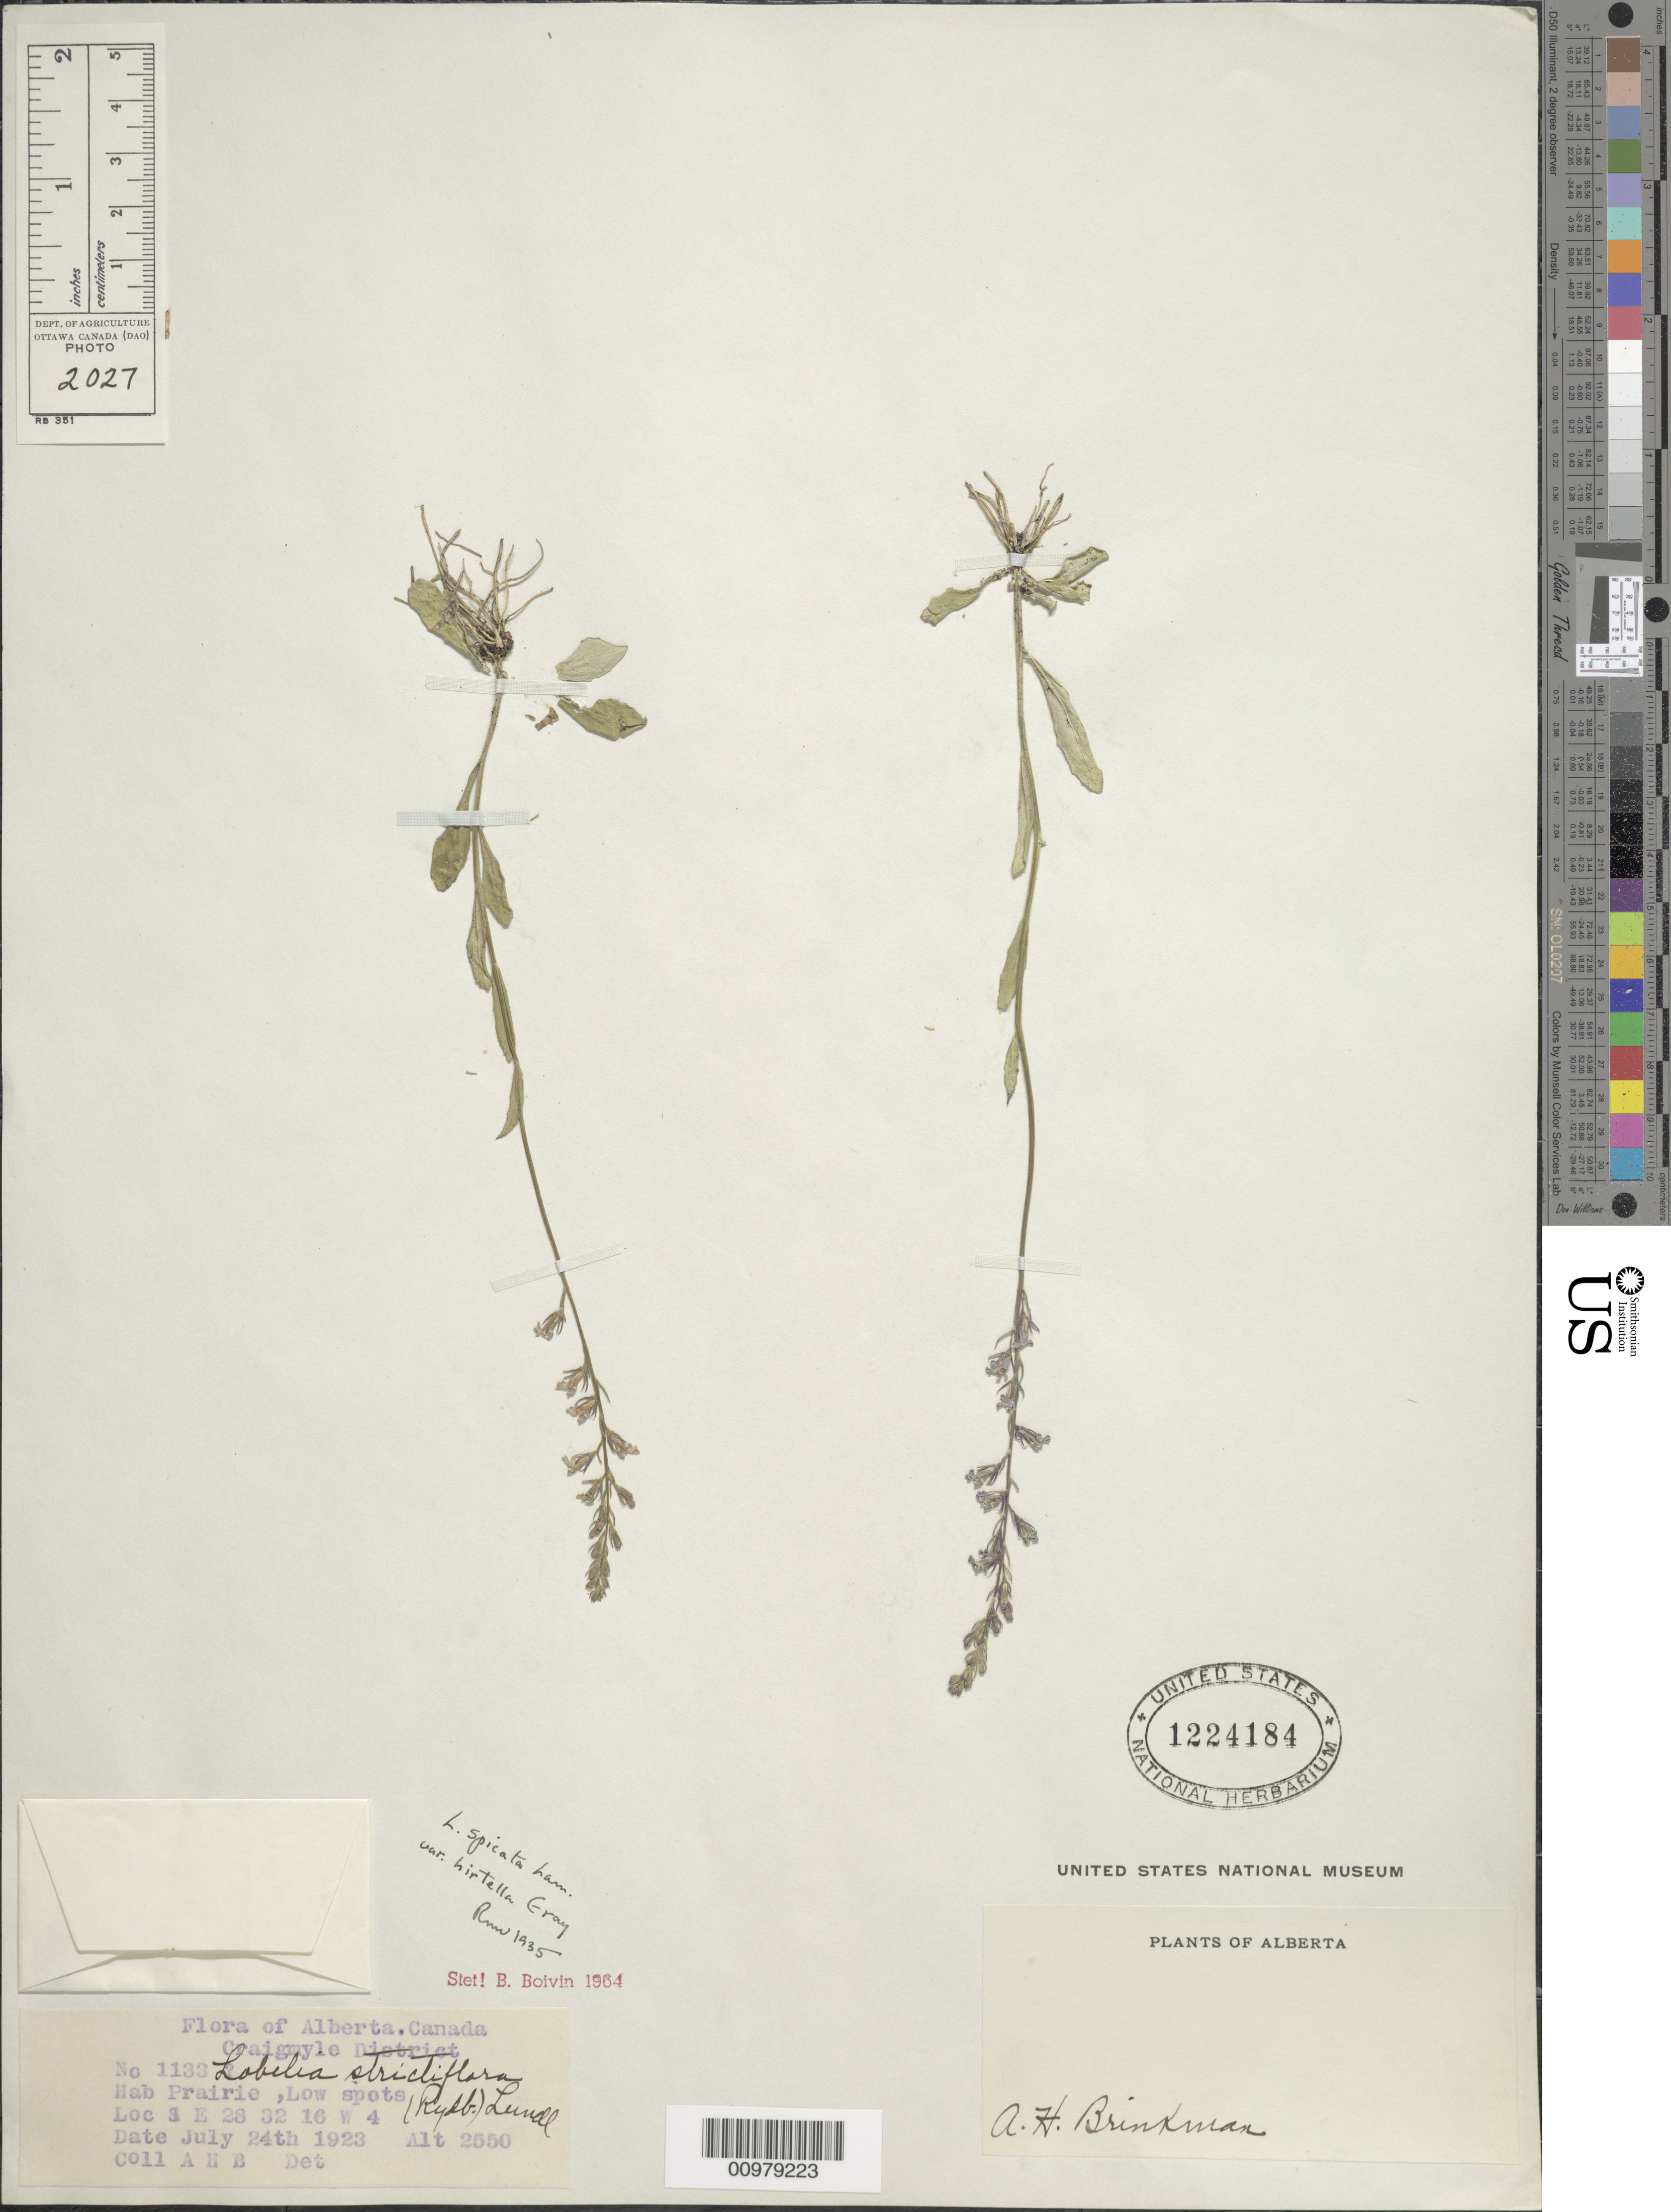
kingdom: Plantae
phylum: Tracheophyta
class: Magnoliopsida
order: Asterales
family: Campanulaceae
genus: Lobelia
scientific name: Lobelia spicata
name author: Lam.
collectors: A. Brinkman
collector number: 1133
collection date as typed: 24 Jul 1923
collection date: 1923-07-24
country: Canada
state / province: Alberta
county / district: Craigmyle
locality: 1 E 28 32 16 W 4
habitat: prairie, low spots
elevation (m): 777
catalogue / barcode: US 1224184